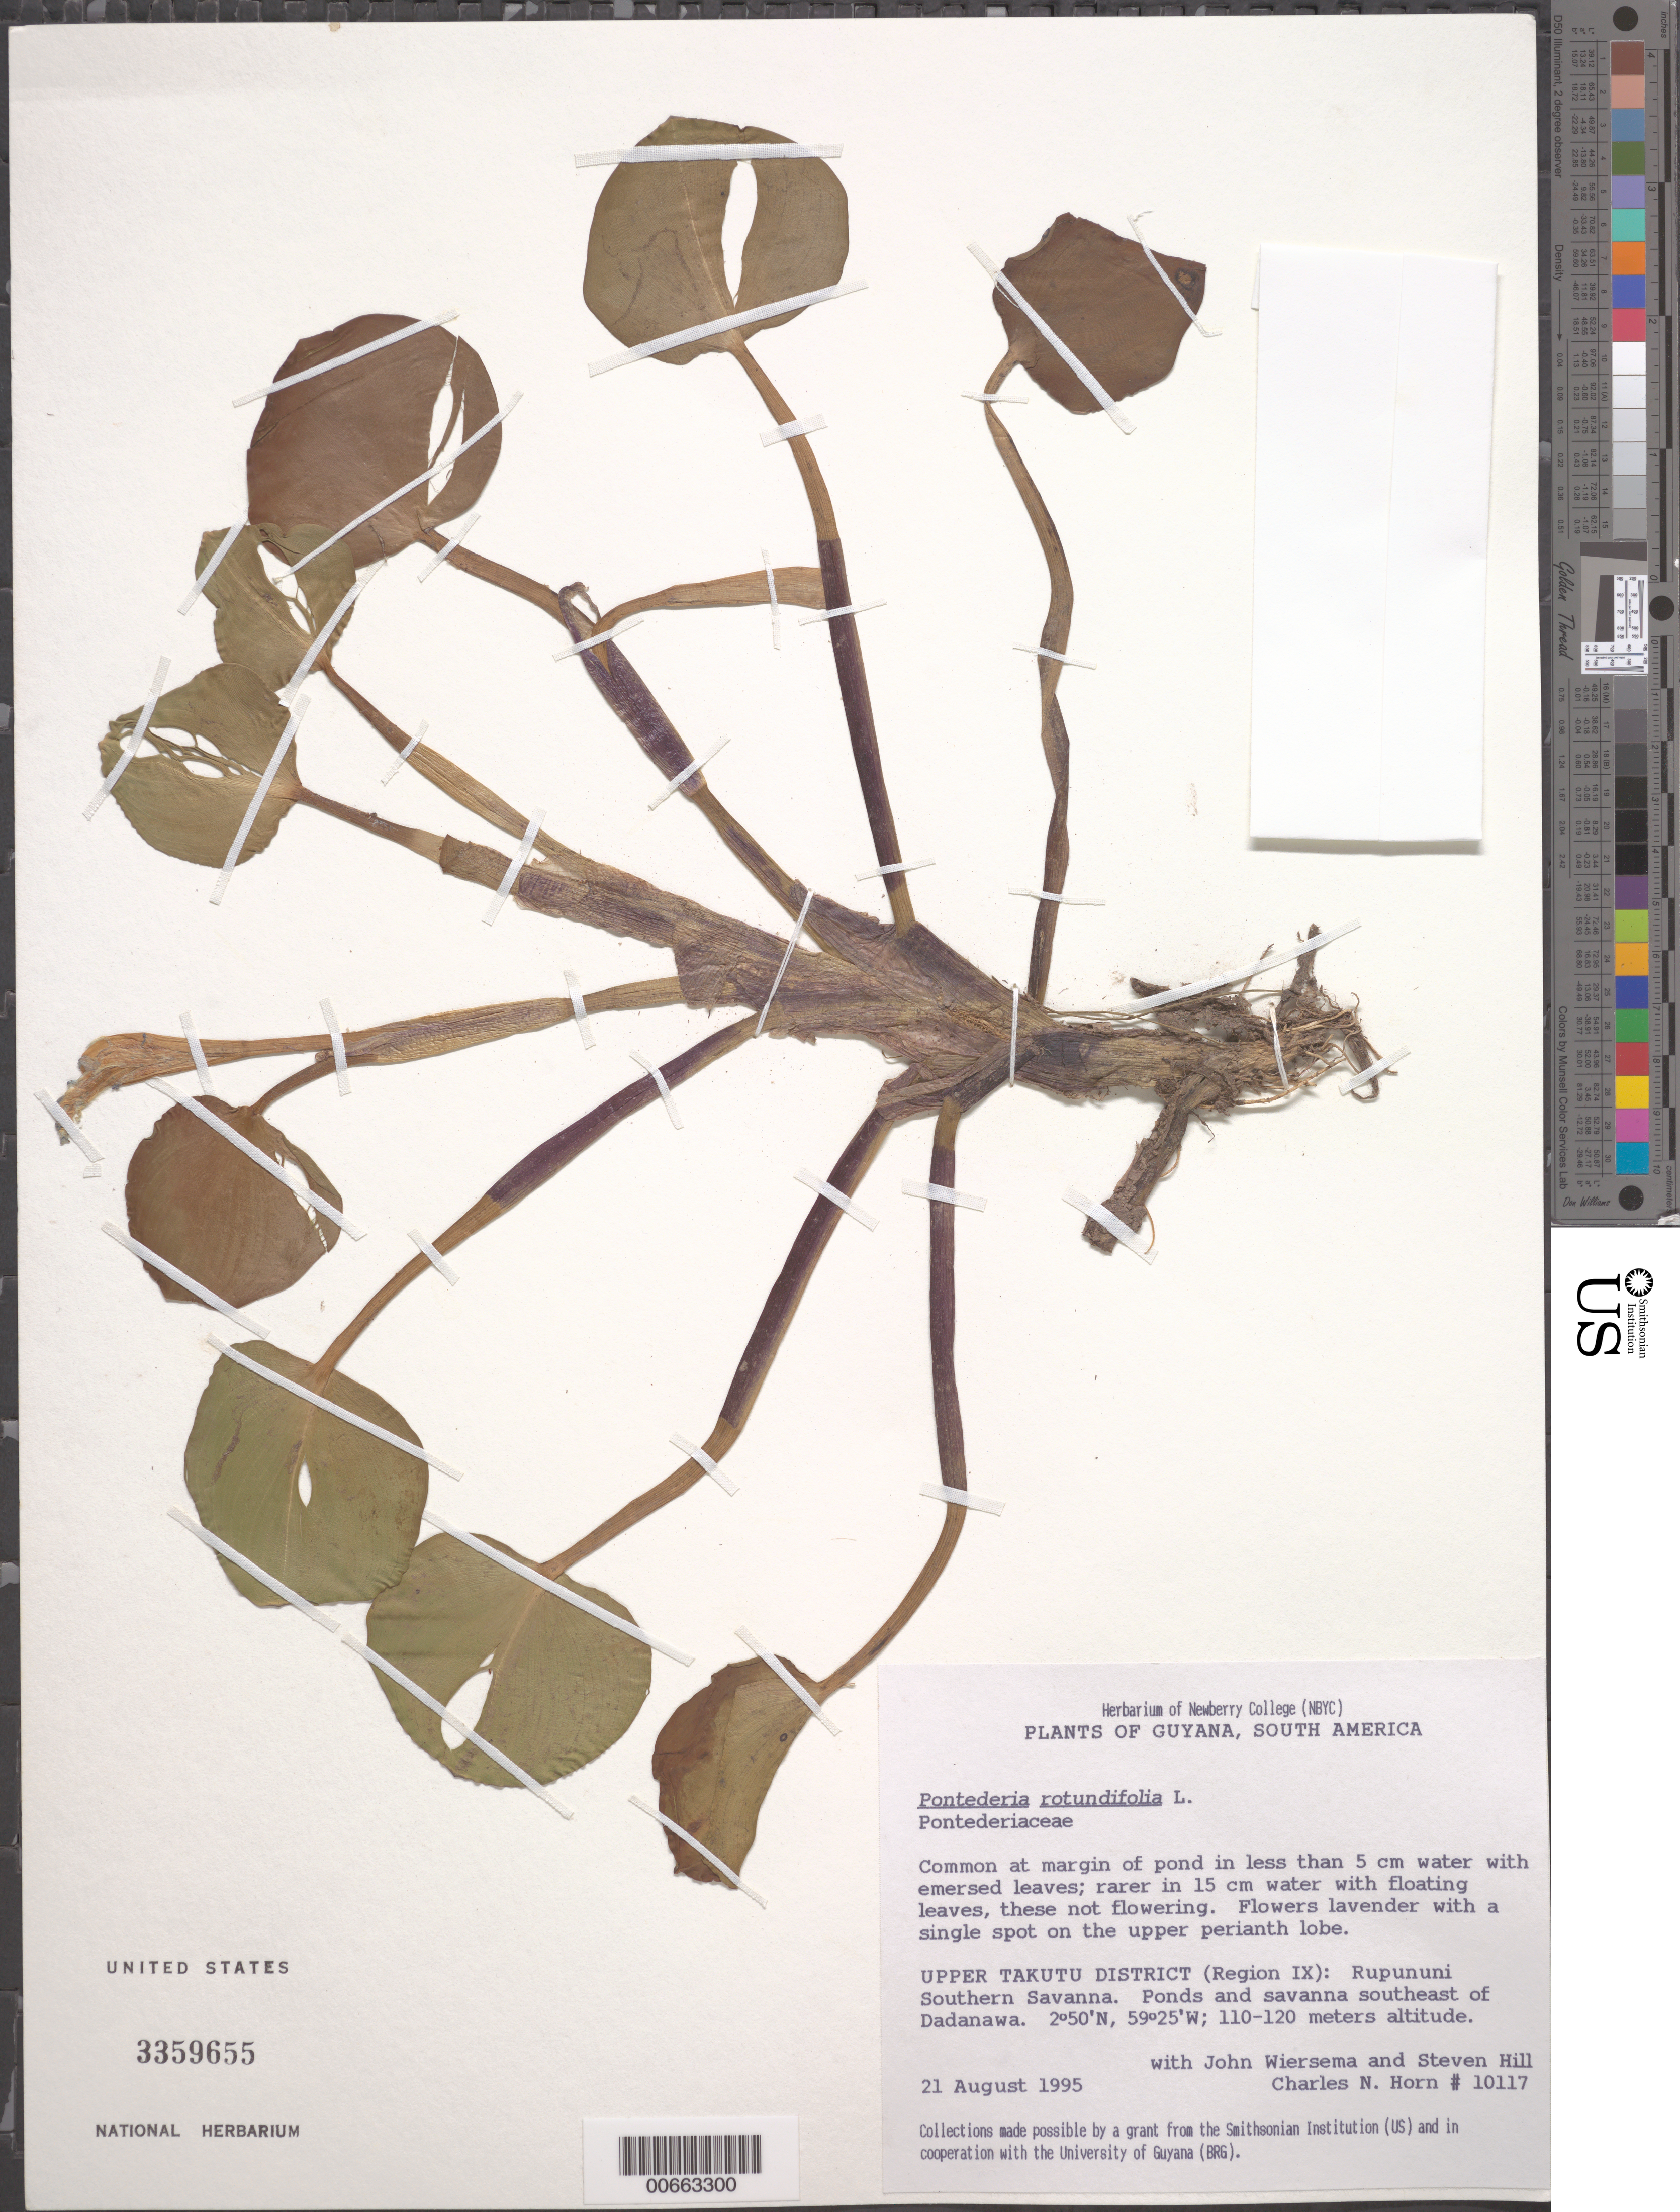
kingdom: Plantae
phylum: Tracheophyta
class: Liliopsida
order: Commelinales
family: Pontederiaceae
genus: Pontederia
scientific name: Pontederia rotundifolia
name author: L. f.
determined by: Horn, Charles N.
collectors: C. N. Horn, J. H. Wiersema & S. Hill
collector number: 10117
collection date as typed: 21-Aug-95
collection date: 1995-08-21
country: Guyana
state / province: U. Takutu-U. Essequibo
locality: Rupununi Southern Savanna, SE of Dadanawa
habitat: Ponds and Savanna southeast of Dadanawa, at margin of pond in less than 5 cm water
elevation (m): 110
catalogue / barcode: US 3359655